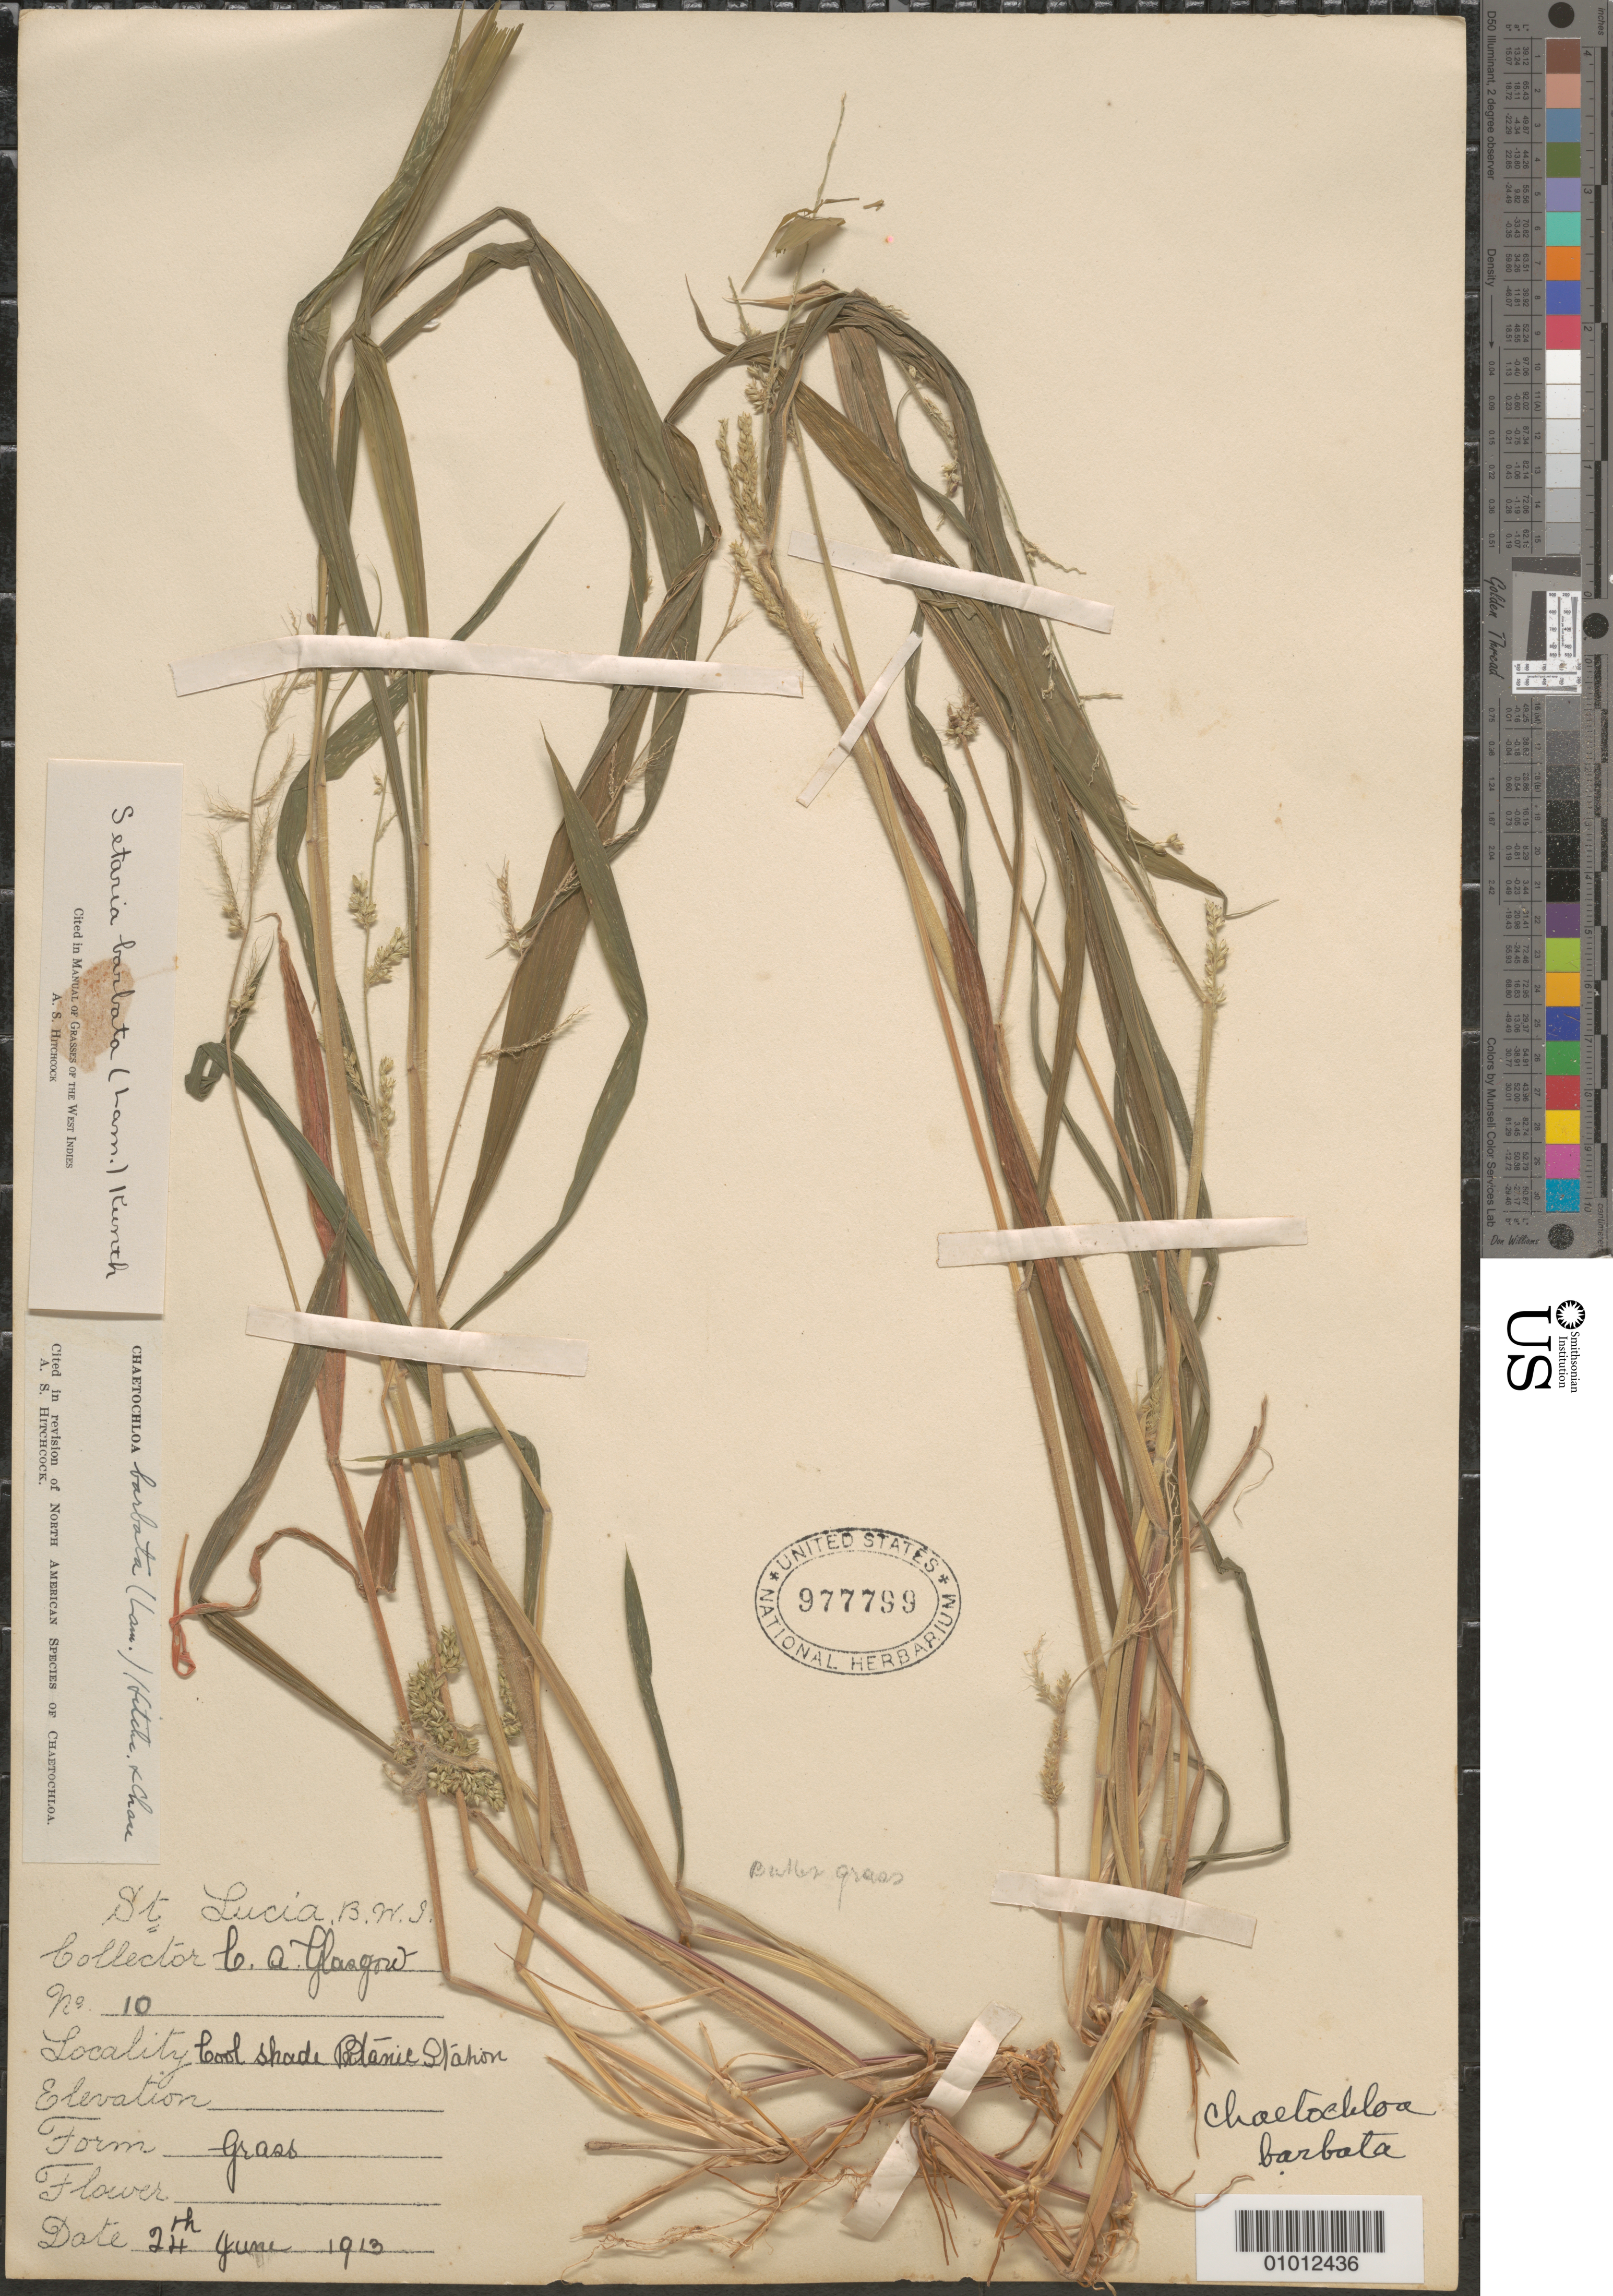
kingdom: Plantae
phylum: Tracheophyta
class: Liliopsida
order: Poales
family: Poaceae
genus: Setaria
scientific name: Setaria barbata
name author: (Lam.) Kunth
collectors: L. Glasgow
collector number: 10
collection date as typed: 24 Jun 1913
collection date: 1913-06-24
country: St. Lucia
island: St. Lucia I.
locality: Botanic Station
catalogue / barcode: US 977799